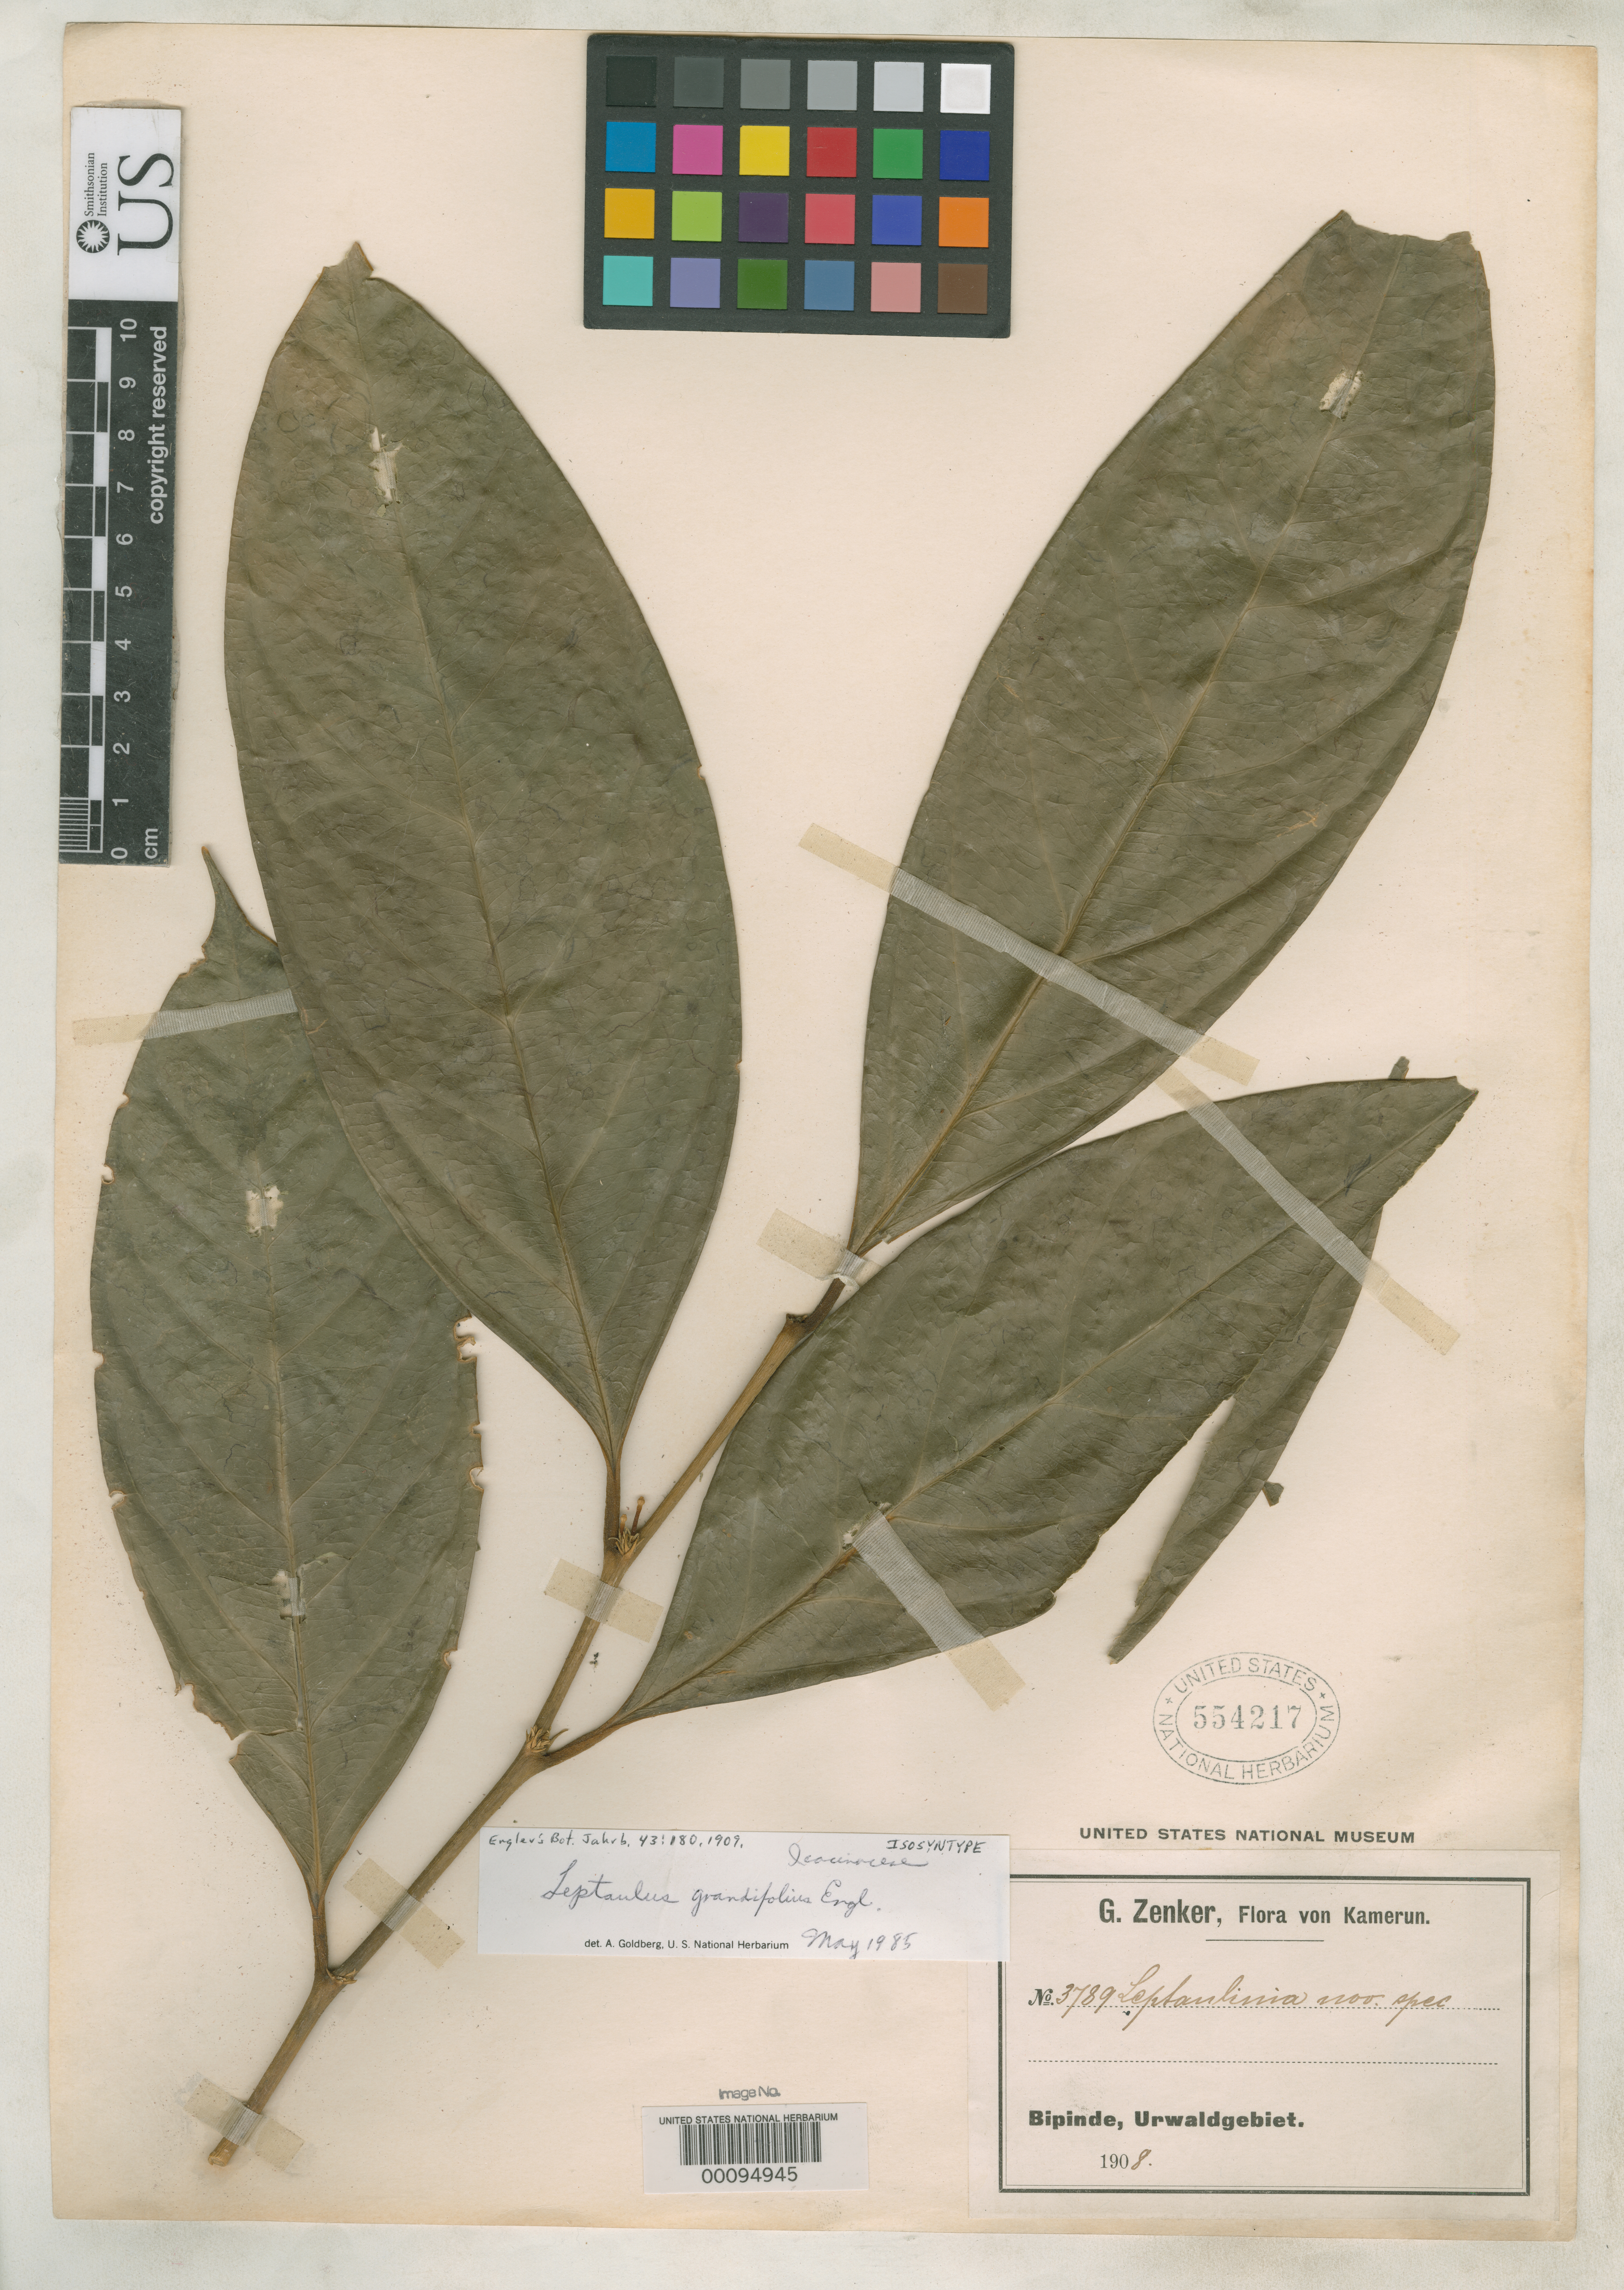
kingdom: Plantae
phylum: Tracheophyta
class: Magnoliopsida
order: Cardiopteridales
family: Cardiopteridaceae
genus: Leptaulus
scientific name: Leptaulus grandifolius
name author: Engl.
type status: Isosyntype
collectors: G. A. Zenker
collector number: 3789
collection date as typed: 1908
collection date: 1908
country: Cameroon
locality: Bipinde.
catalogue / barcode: US 554217